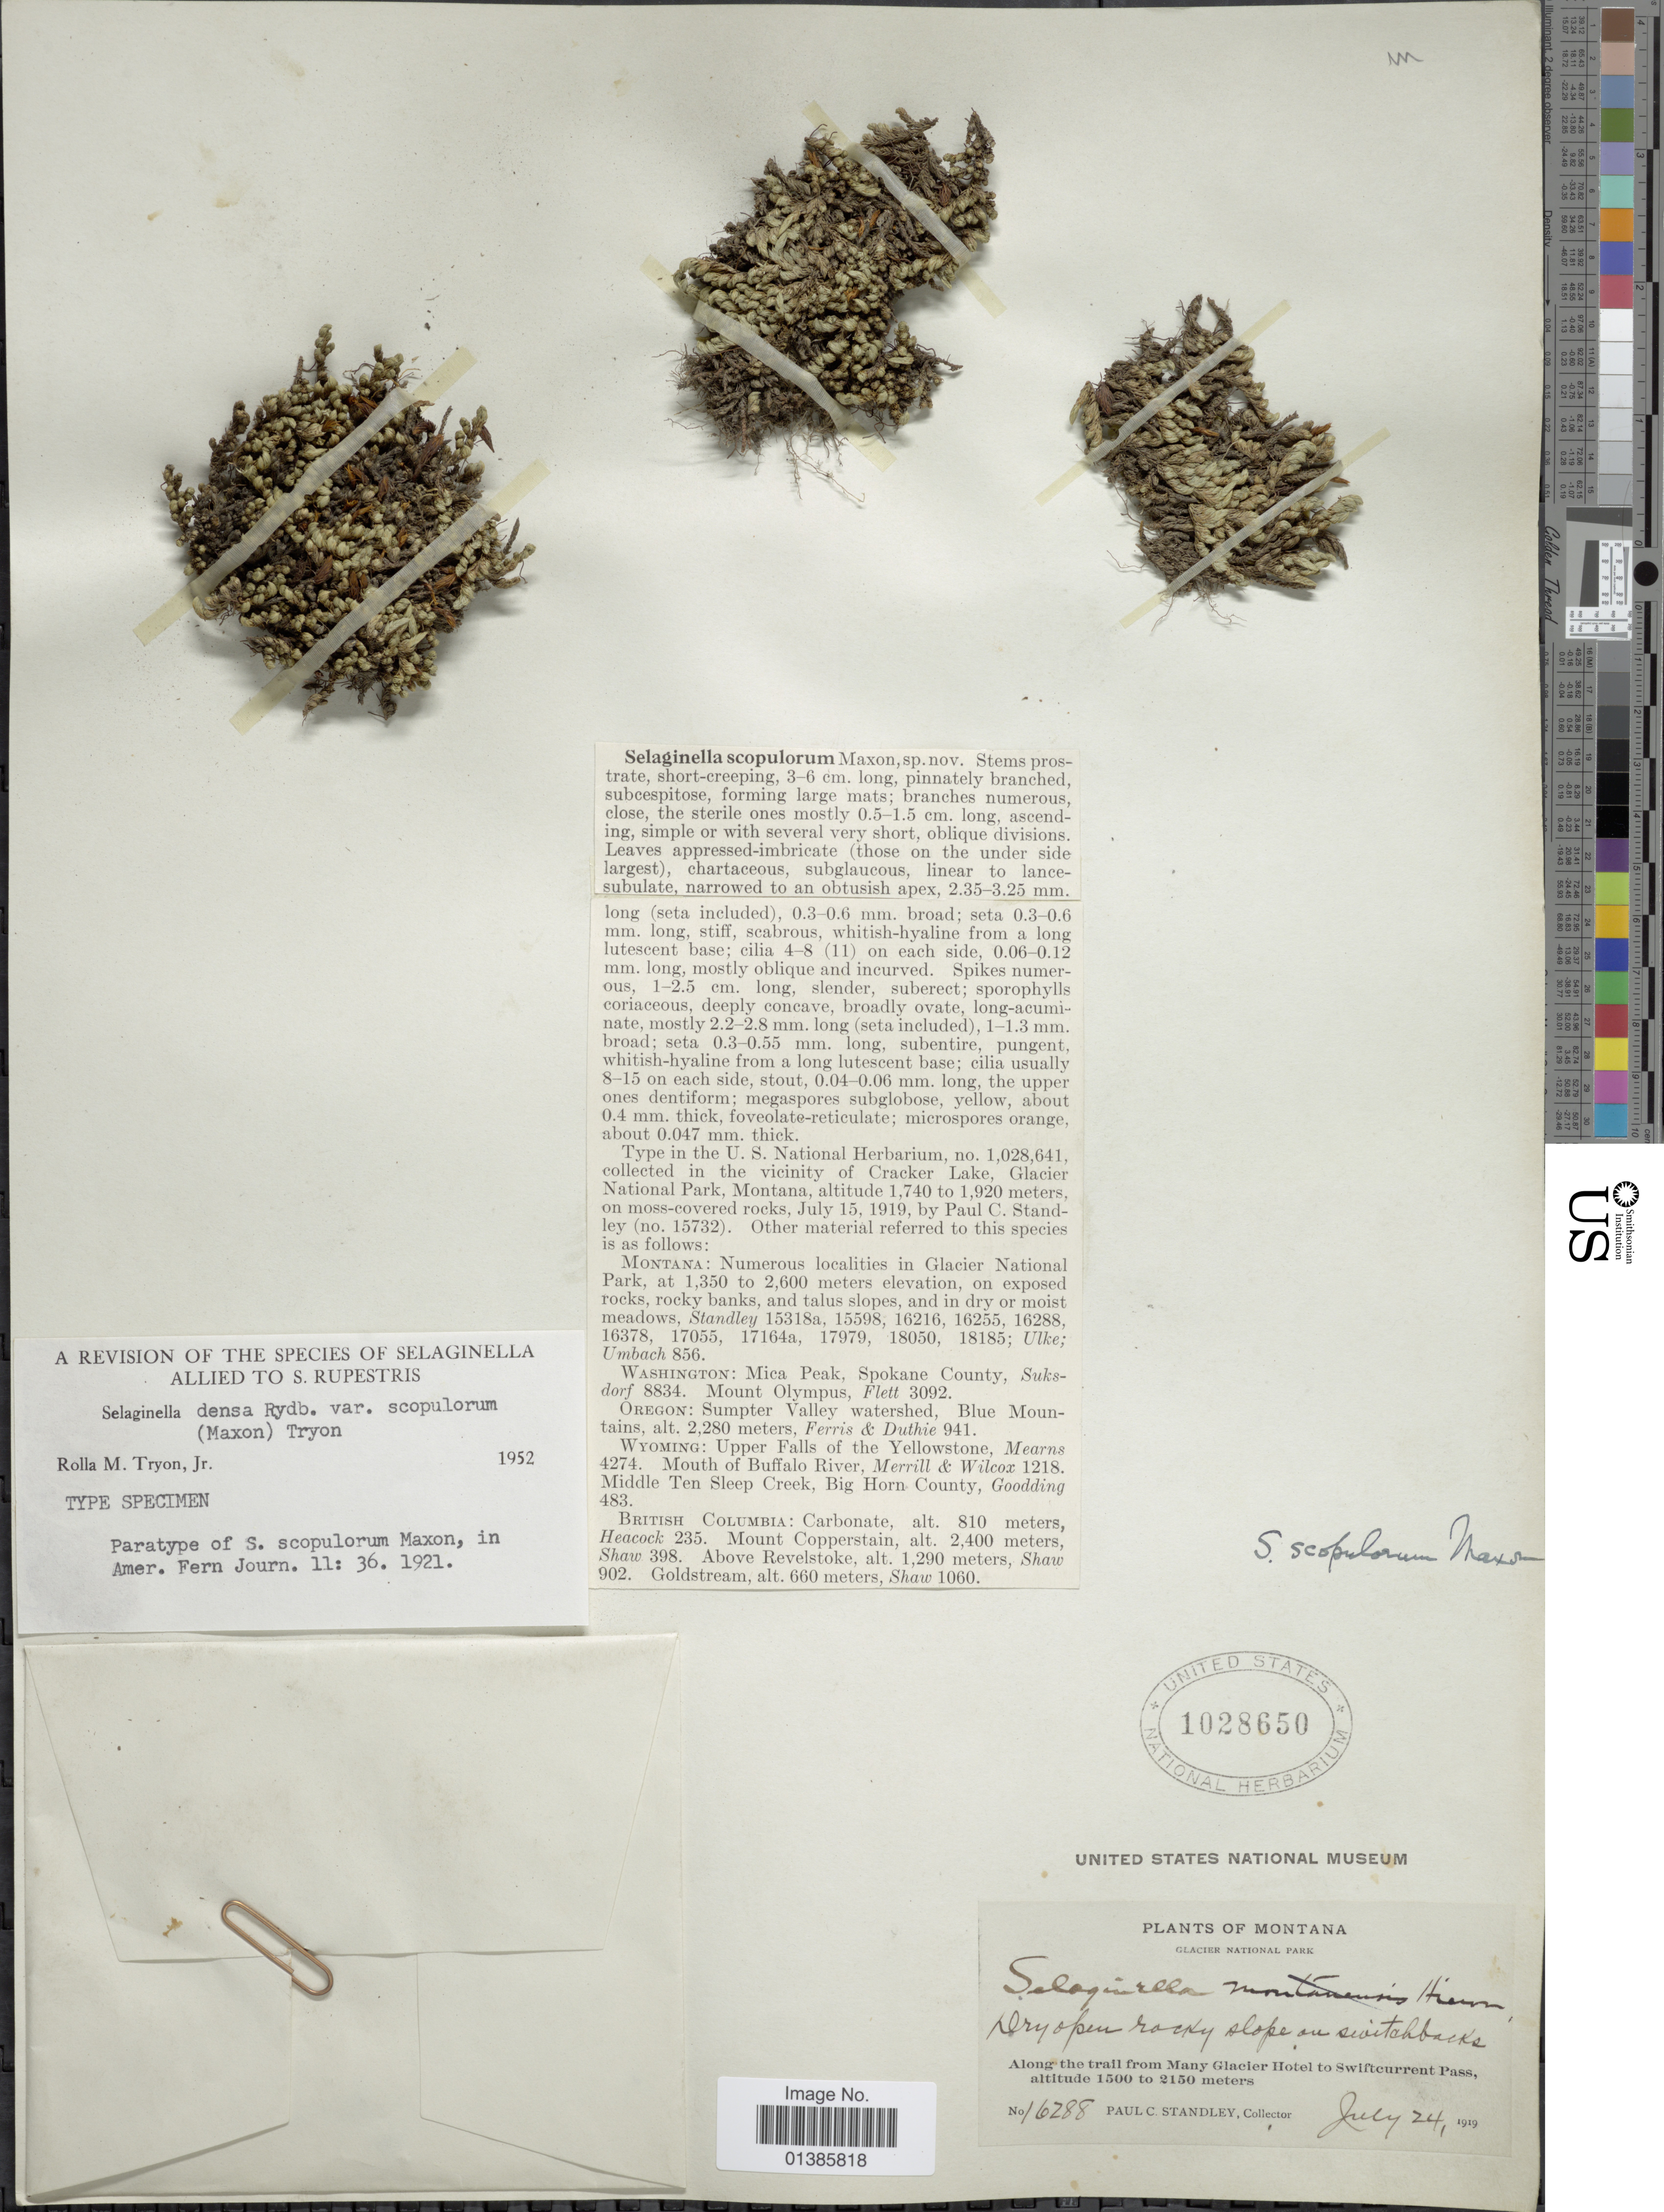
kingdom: Plantae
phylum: Tracheophyta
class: Lycopodiopsida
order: Selaginellales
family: Selaginellaceae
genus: Selaginella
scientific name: Selaginella densa var. scopulorum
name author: (Maxon) R.M. Tryon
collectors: P. C. Standley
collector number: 16288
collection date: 1919-07-24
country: United States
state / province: Montana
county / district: Glacier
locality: Glacier National Park. Along the trail from Many Glacier Hotel to Swiftcurrent Pass.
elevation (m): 1500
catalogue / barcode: US 1028650